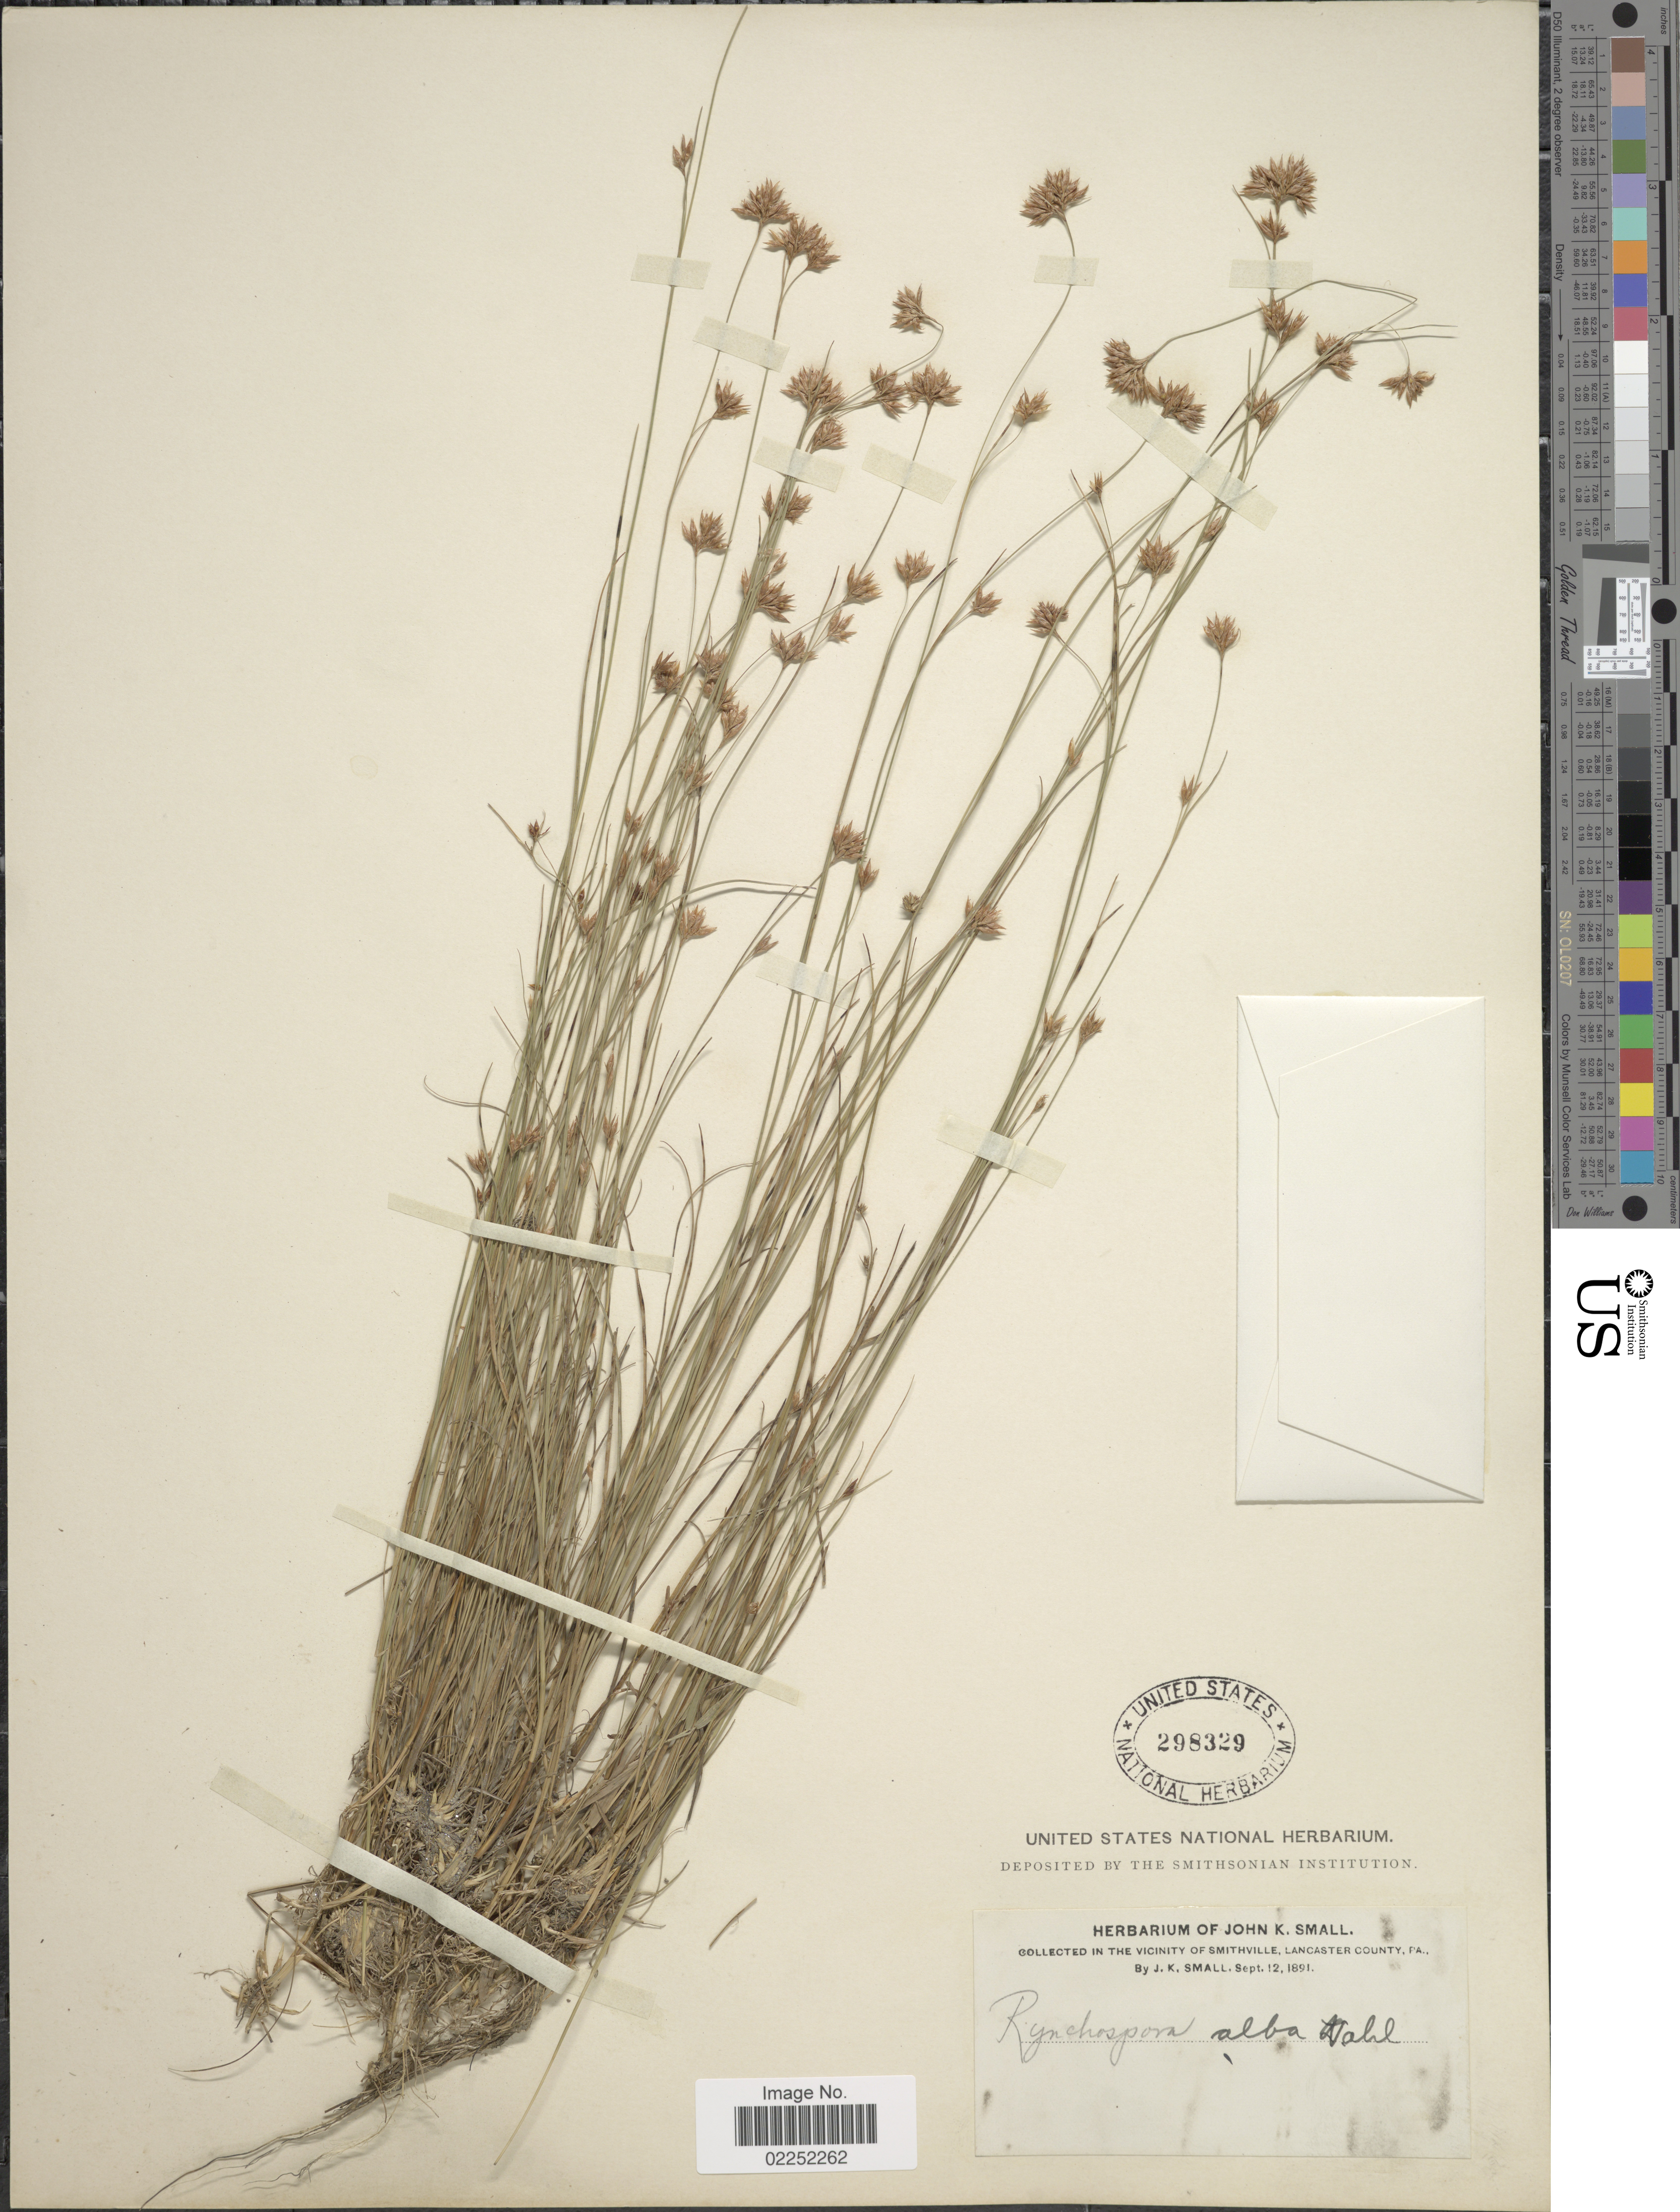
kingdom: Plantae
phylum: Tracheophyta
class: Liliopsida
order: Poales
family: Cyperaceae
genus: Rhynchospora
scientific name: Rhynchospora alba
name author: (L.) Vahl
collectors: J. K. Small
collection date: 1891-09-12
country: United States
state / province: Pennsylvania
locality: In the Vicinity of Smithville, Lancaster County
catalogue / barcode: US 298329